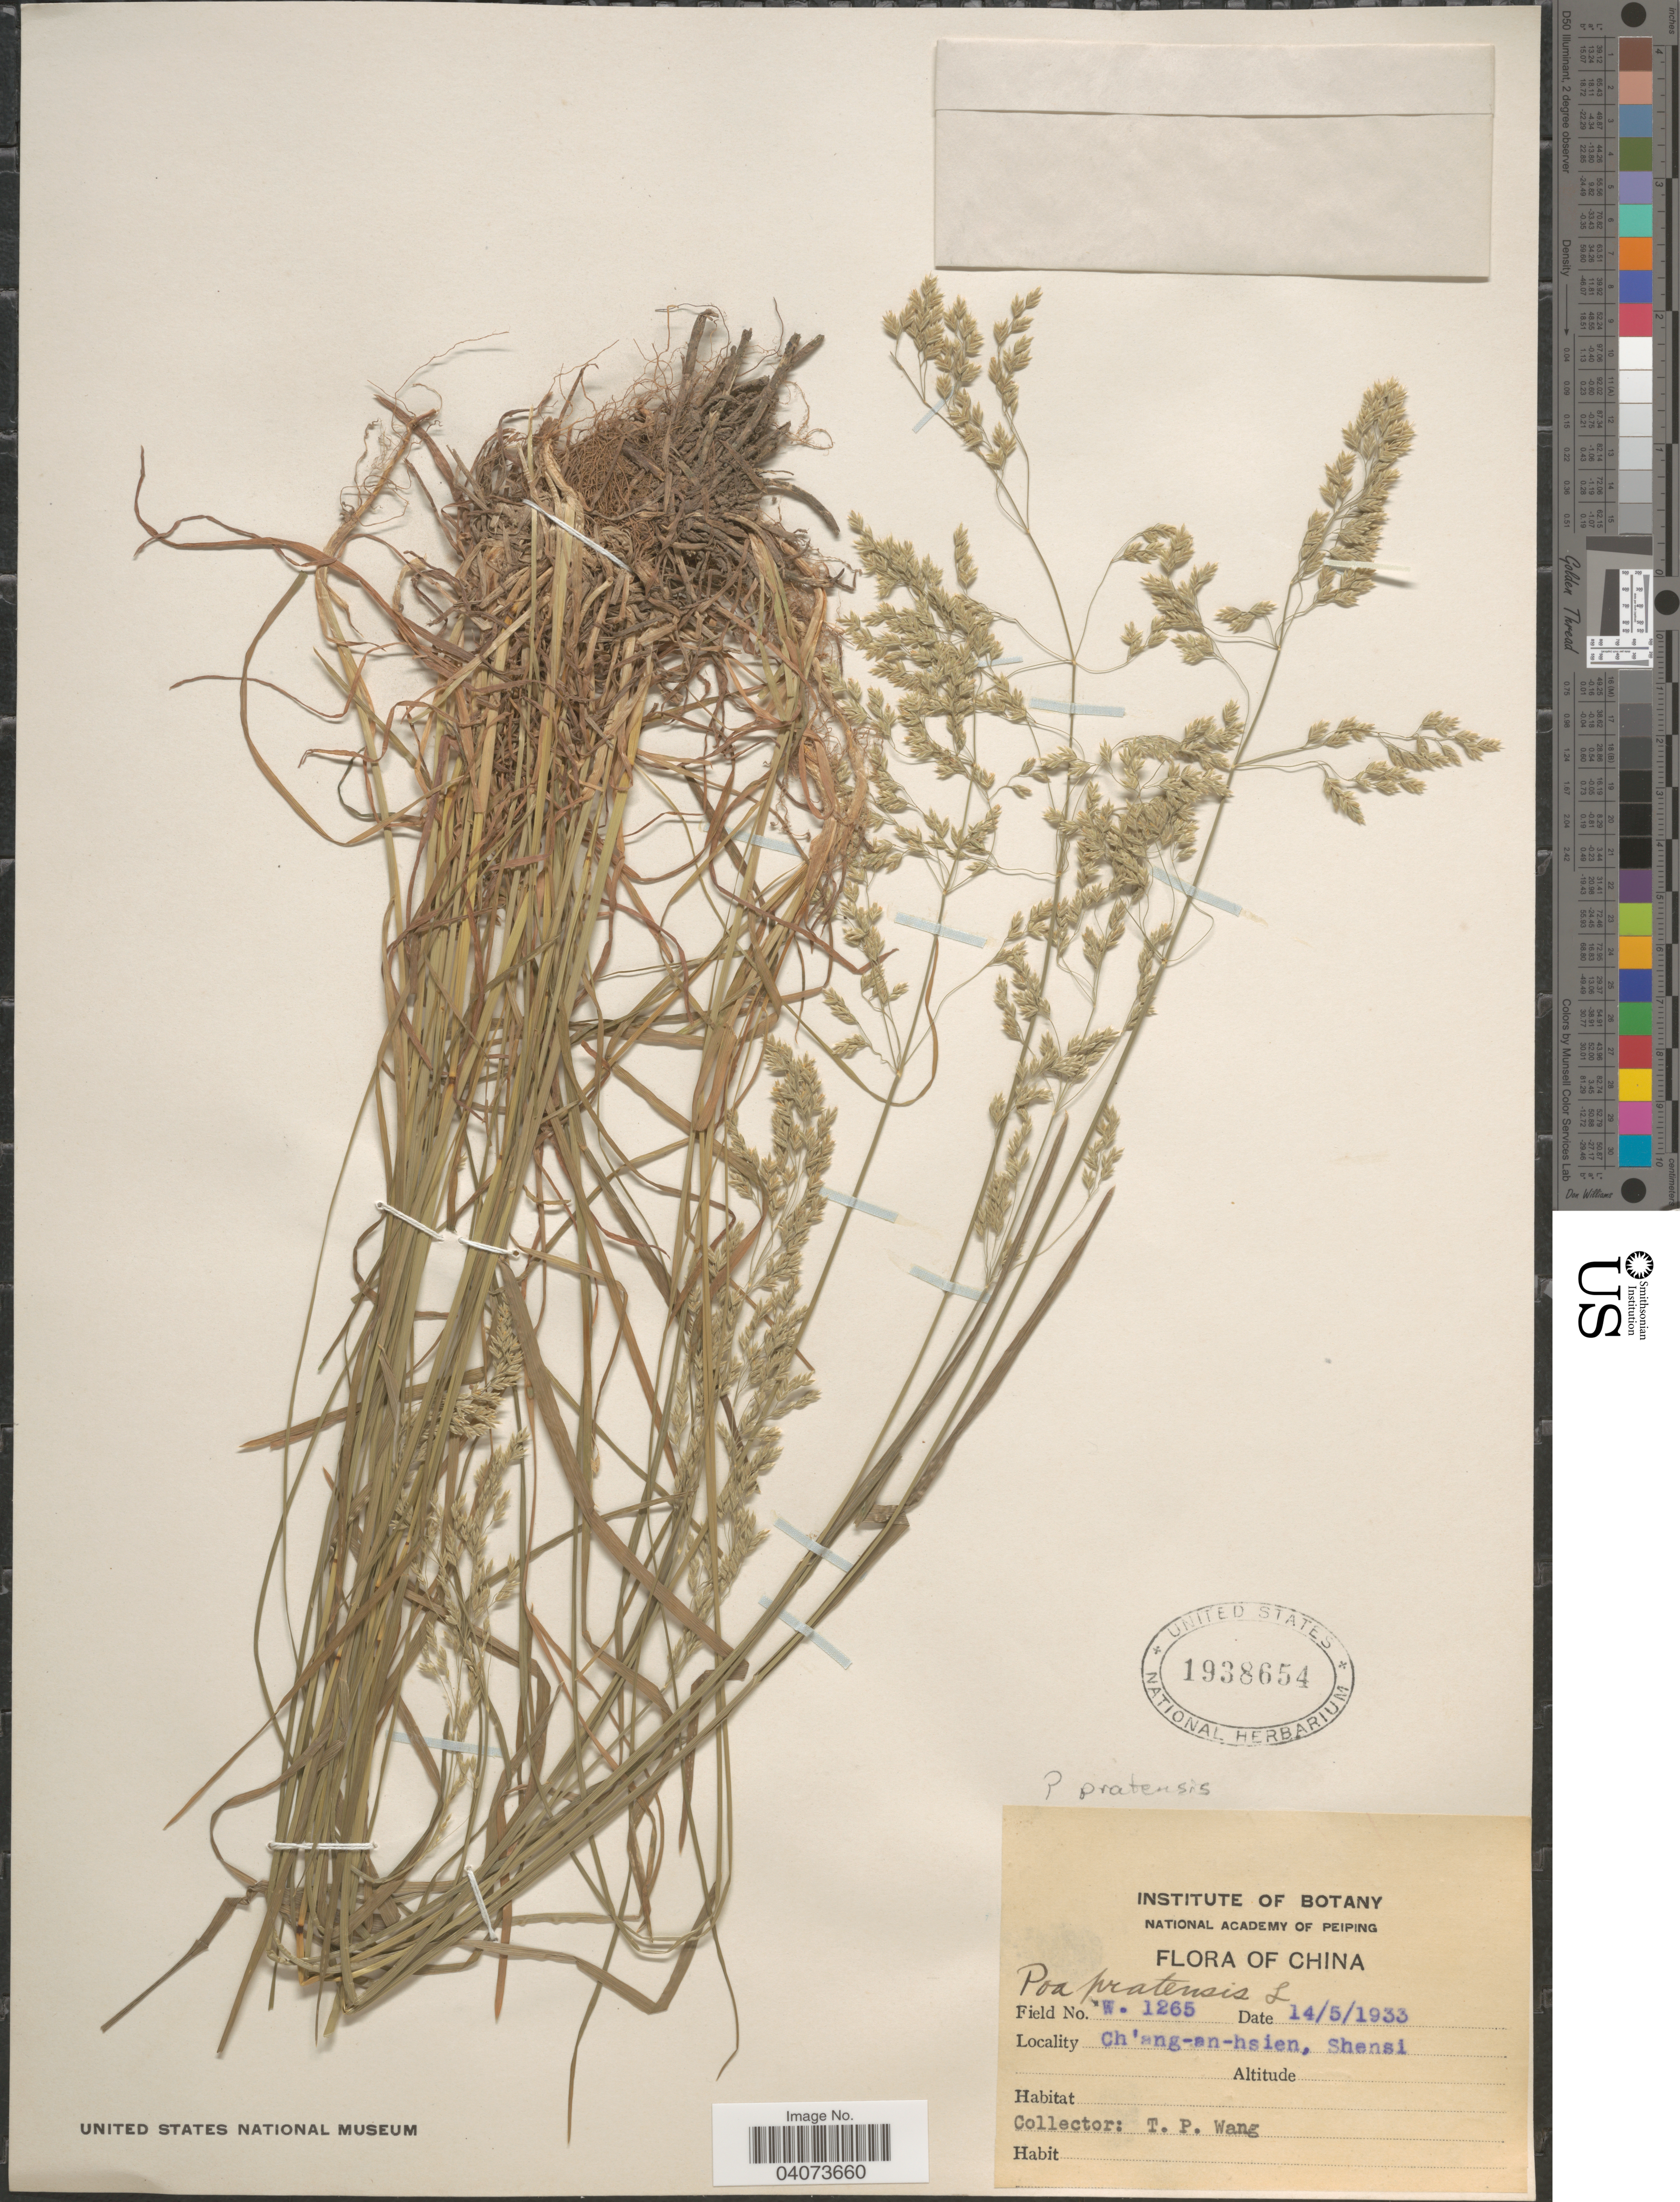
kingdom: Plantae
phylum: Tracheophyta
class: Liliopsida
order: Poales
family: Poaceae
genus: Poa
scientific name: Poa pratensis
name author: L.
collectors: T. Wang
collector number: W1265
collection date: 1933-05-14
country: China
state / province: Shaanxi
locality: Ch'ang-an-hsien, Shensi.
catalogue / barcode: US 1938654